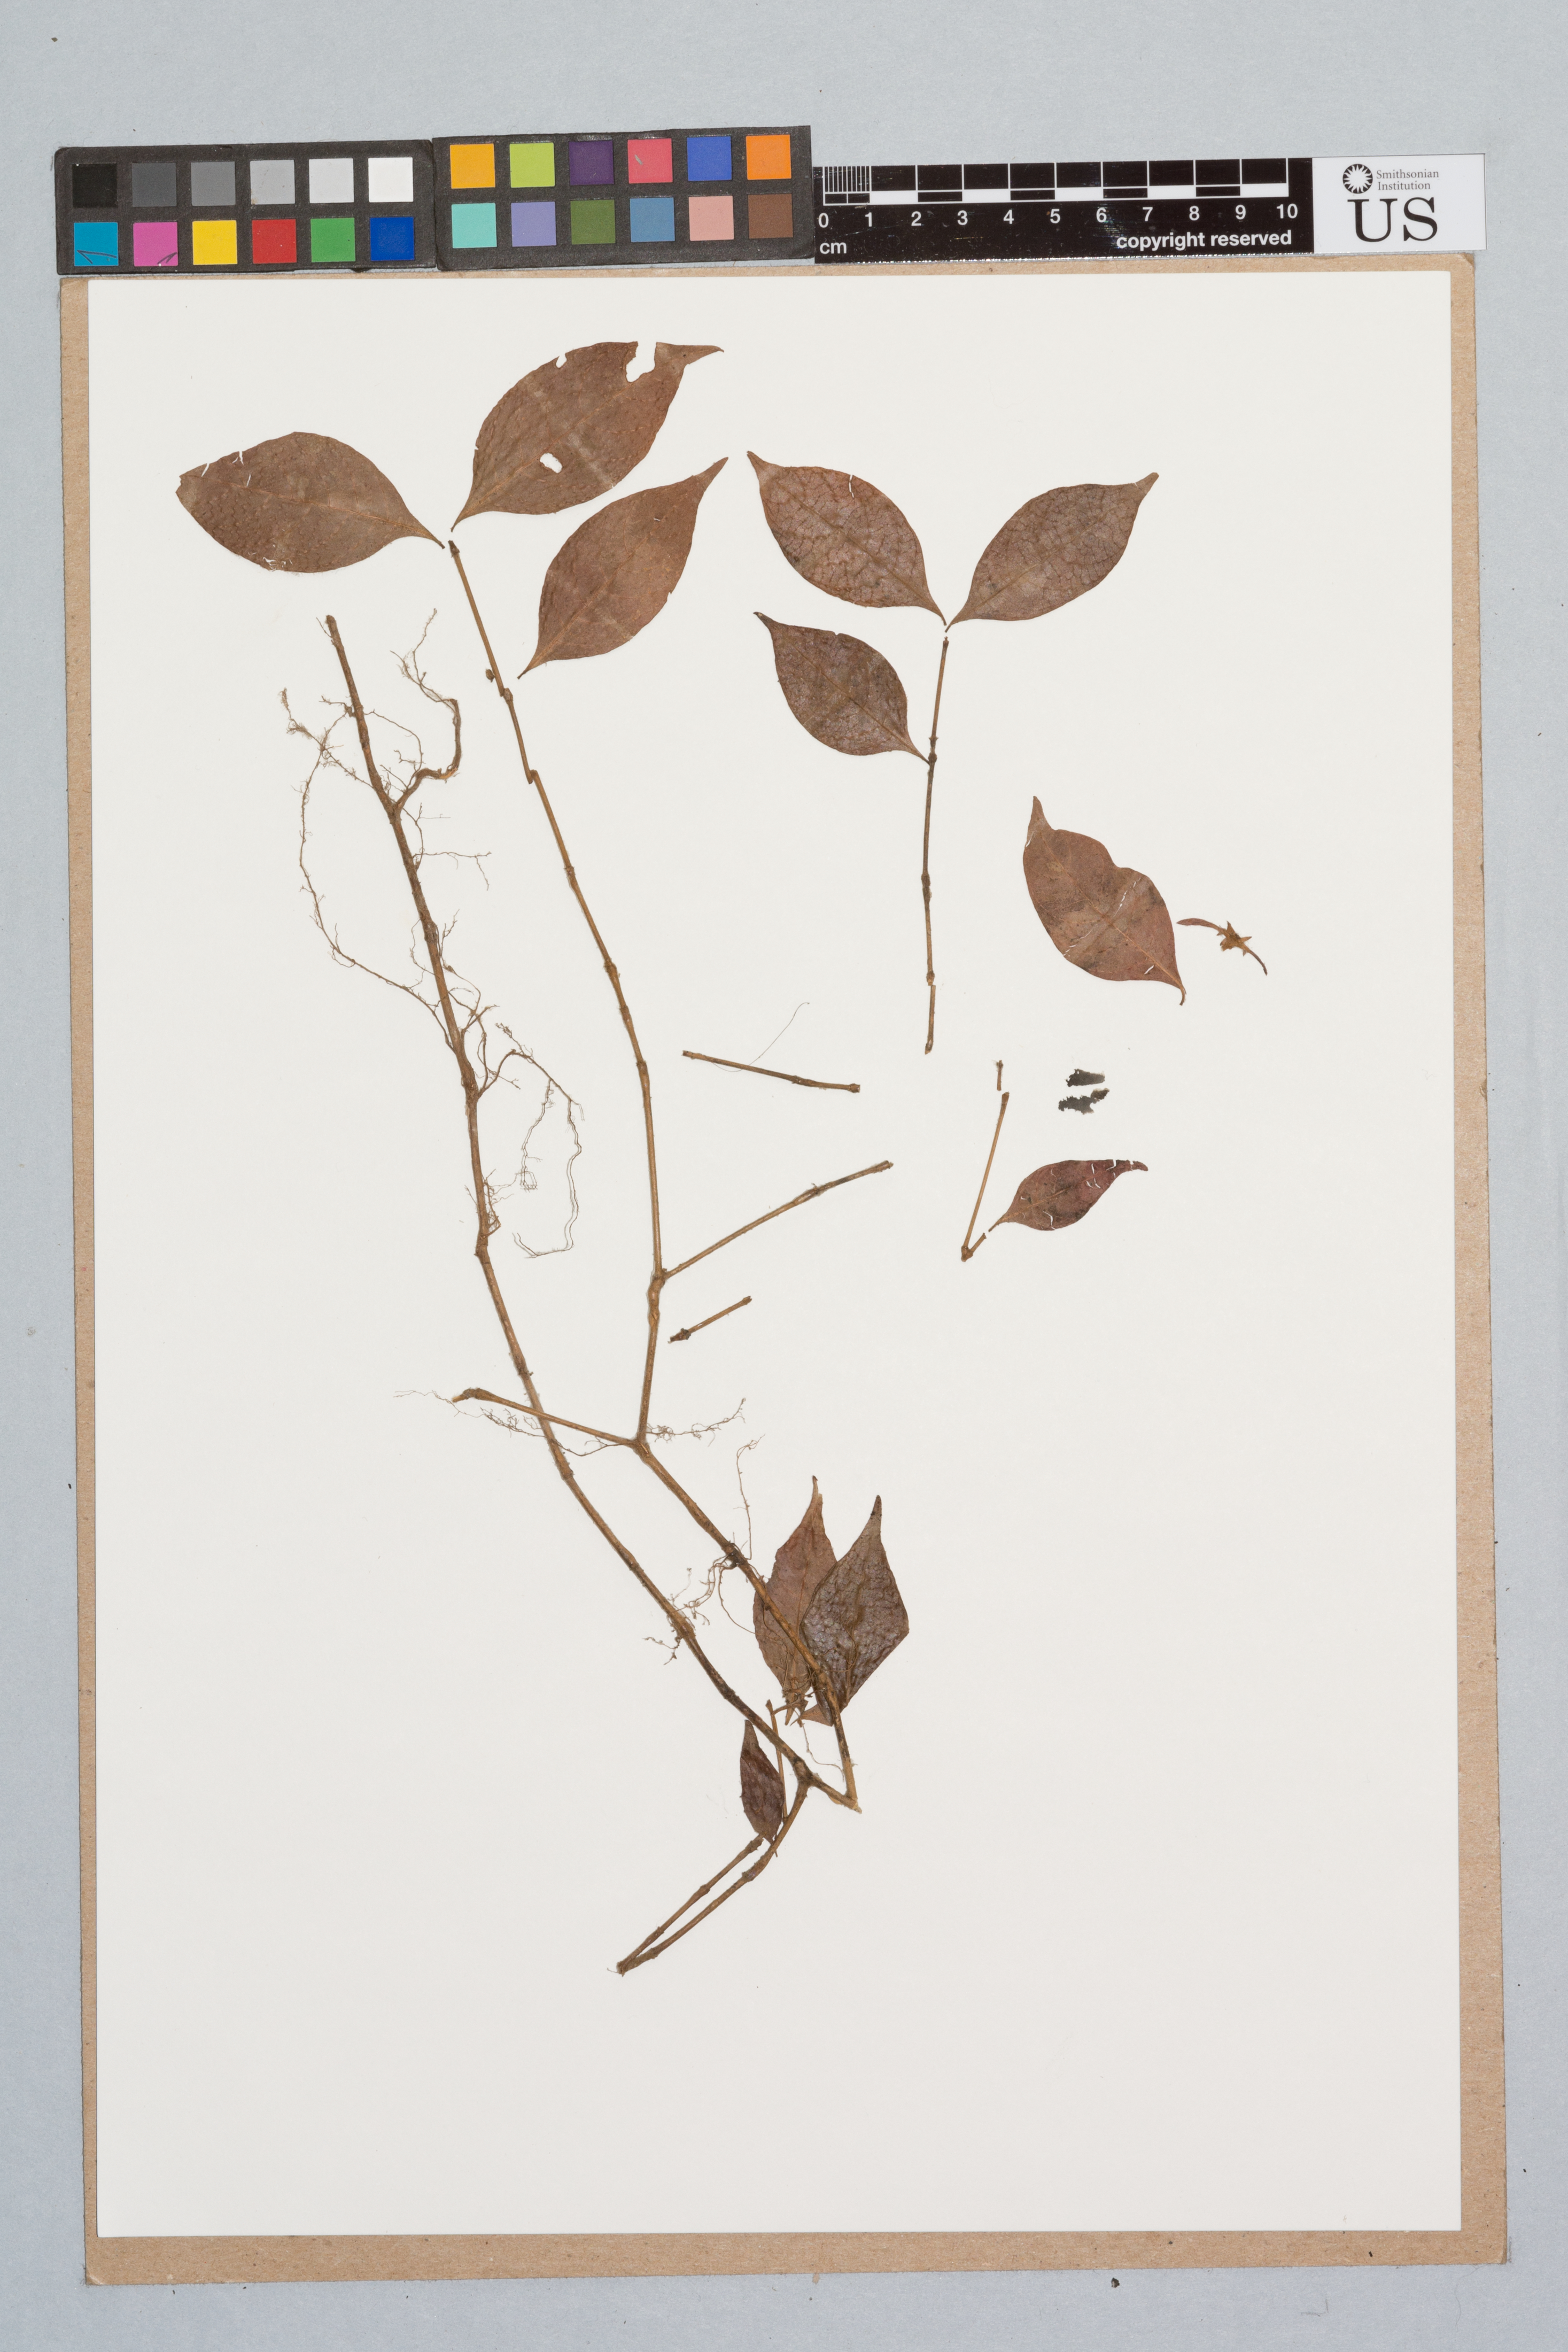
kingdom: Plantae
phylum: Tracheophyta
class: Magnoliopsida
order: Gentianales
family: Rubiaceae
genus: Psychotria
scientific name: Psychotria hoffmannseggiana var. hoffmanneseggiana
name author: (Willd. ex Roem. & Schult.) Müll. Arg.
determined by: Jansen-Jacobs, M. J., (U), Nationaal Herbarium Nederland, Utrecht University branch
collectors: M. J. Jansen-Jacobs, B. Welle, H. J. M. Sipman & V. James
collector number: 2882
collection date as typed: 12-Oct-92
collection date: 1992-10-12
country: Guyana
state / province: U. Takutu-U. Essequibo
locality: Kuyuwini Landing, Kuyuwini River, Rupununi District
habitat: Forest along river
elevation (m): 150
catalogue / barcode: US 3305661